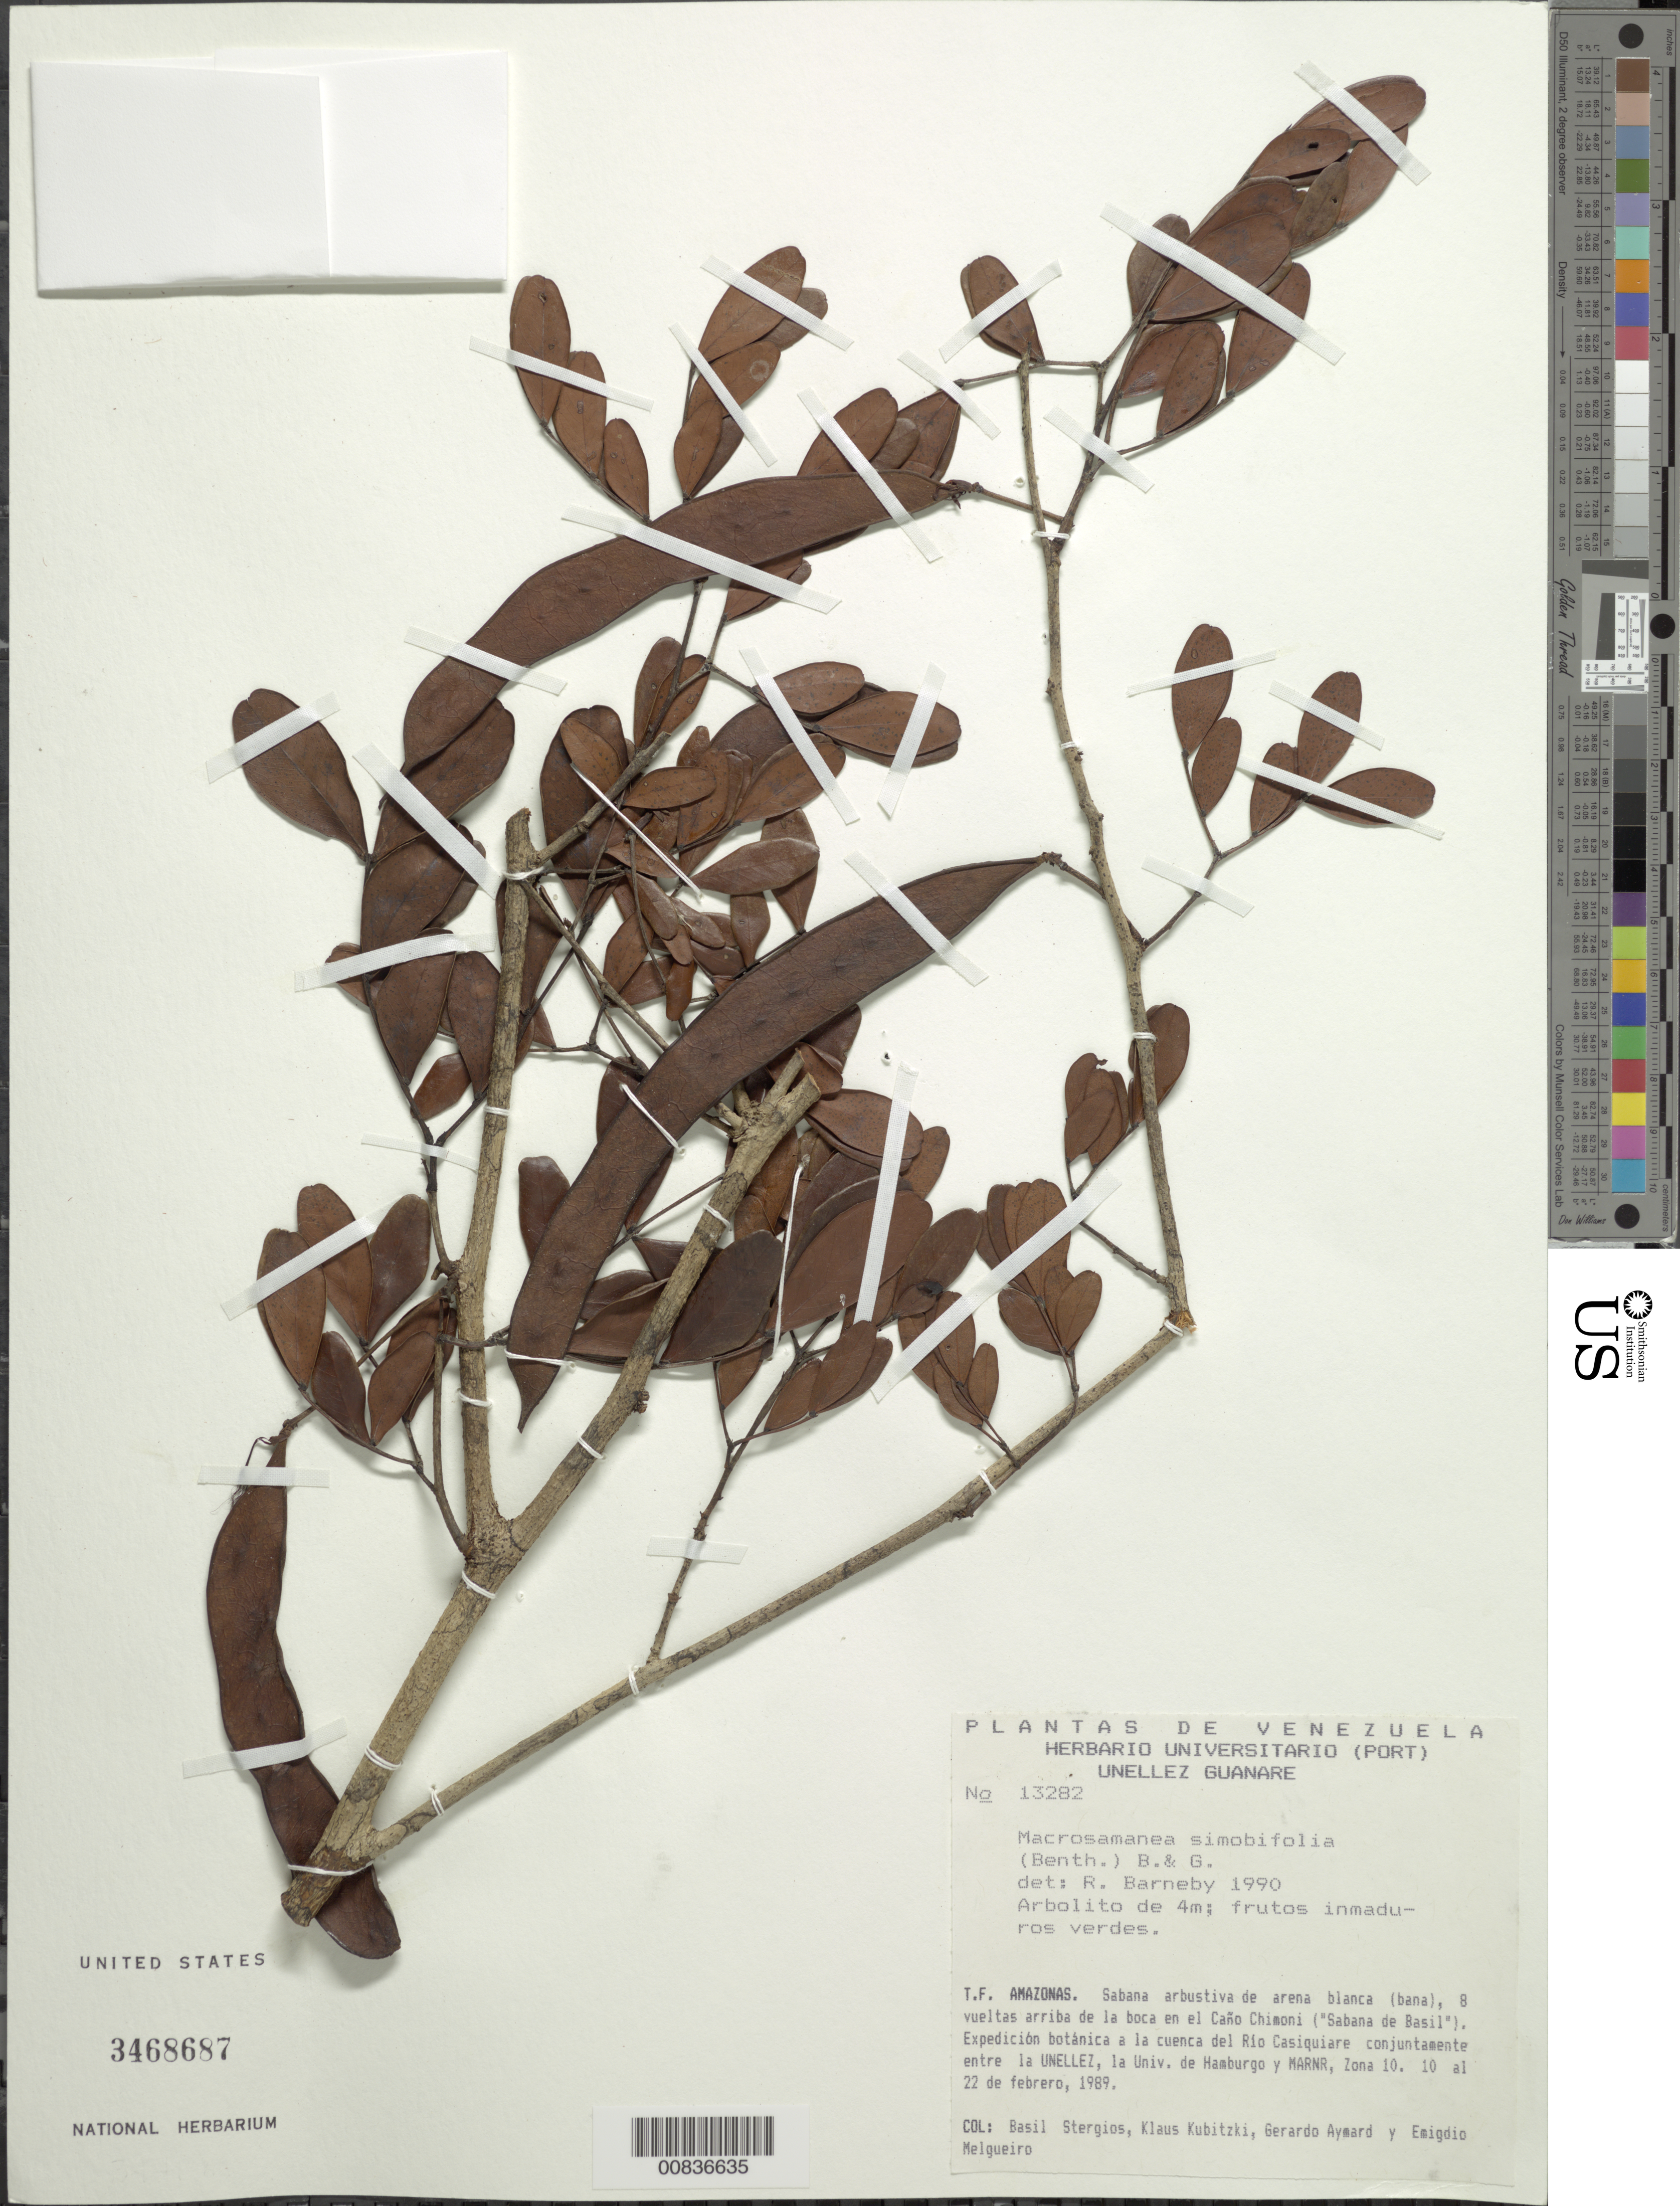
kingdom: Plantae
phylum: Tracheophyta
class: Magnoliopsida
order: Fabales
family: Fabaceae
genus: Macrosamanea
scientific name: Macrosamanea simabifolia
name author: (Spruce ex Benth.) Pittier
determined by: Barneby, Rupert C., (NY)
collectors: B. G. Stergios, K. Kubitzki, G. A. Aymard & E. Melgueiro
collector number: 13282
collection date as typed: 10-Feb-89 to 22-Feb-89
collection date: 1989-02-10/1989-02-22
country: Venezuela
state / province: Amazonas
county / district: Río Negro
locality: Río Casiquiare basin; Caño Chimoni ("Sabana de Basil")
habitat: Sabana arbustiva de arena blanca (bana)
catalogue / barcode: US 3468687